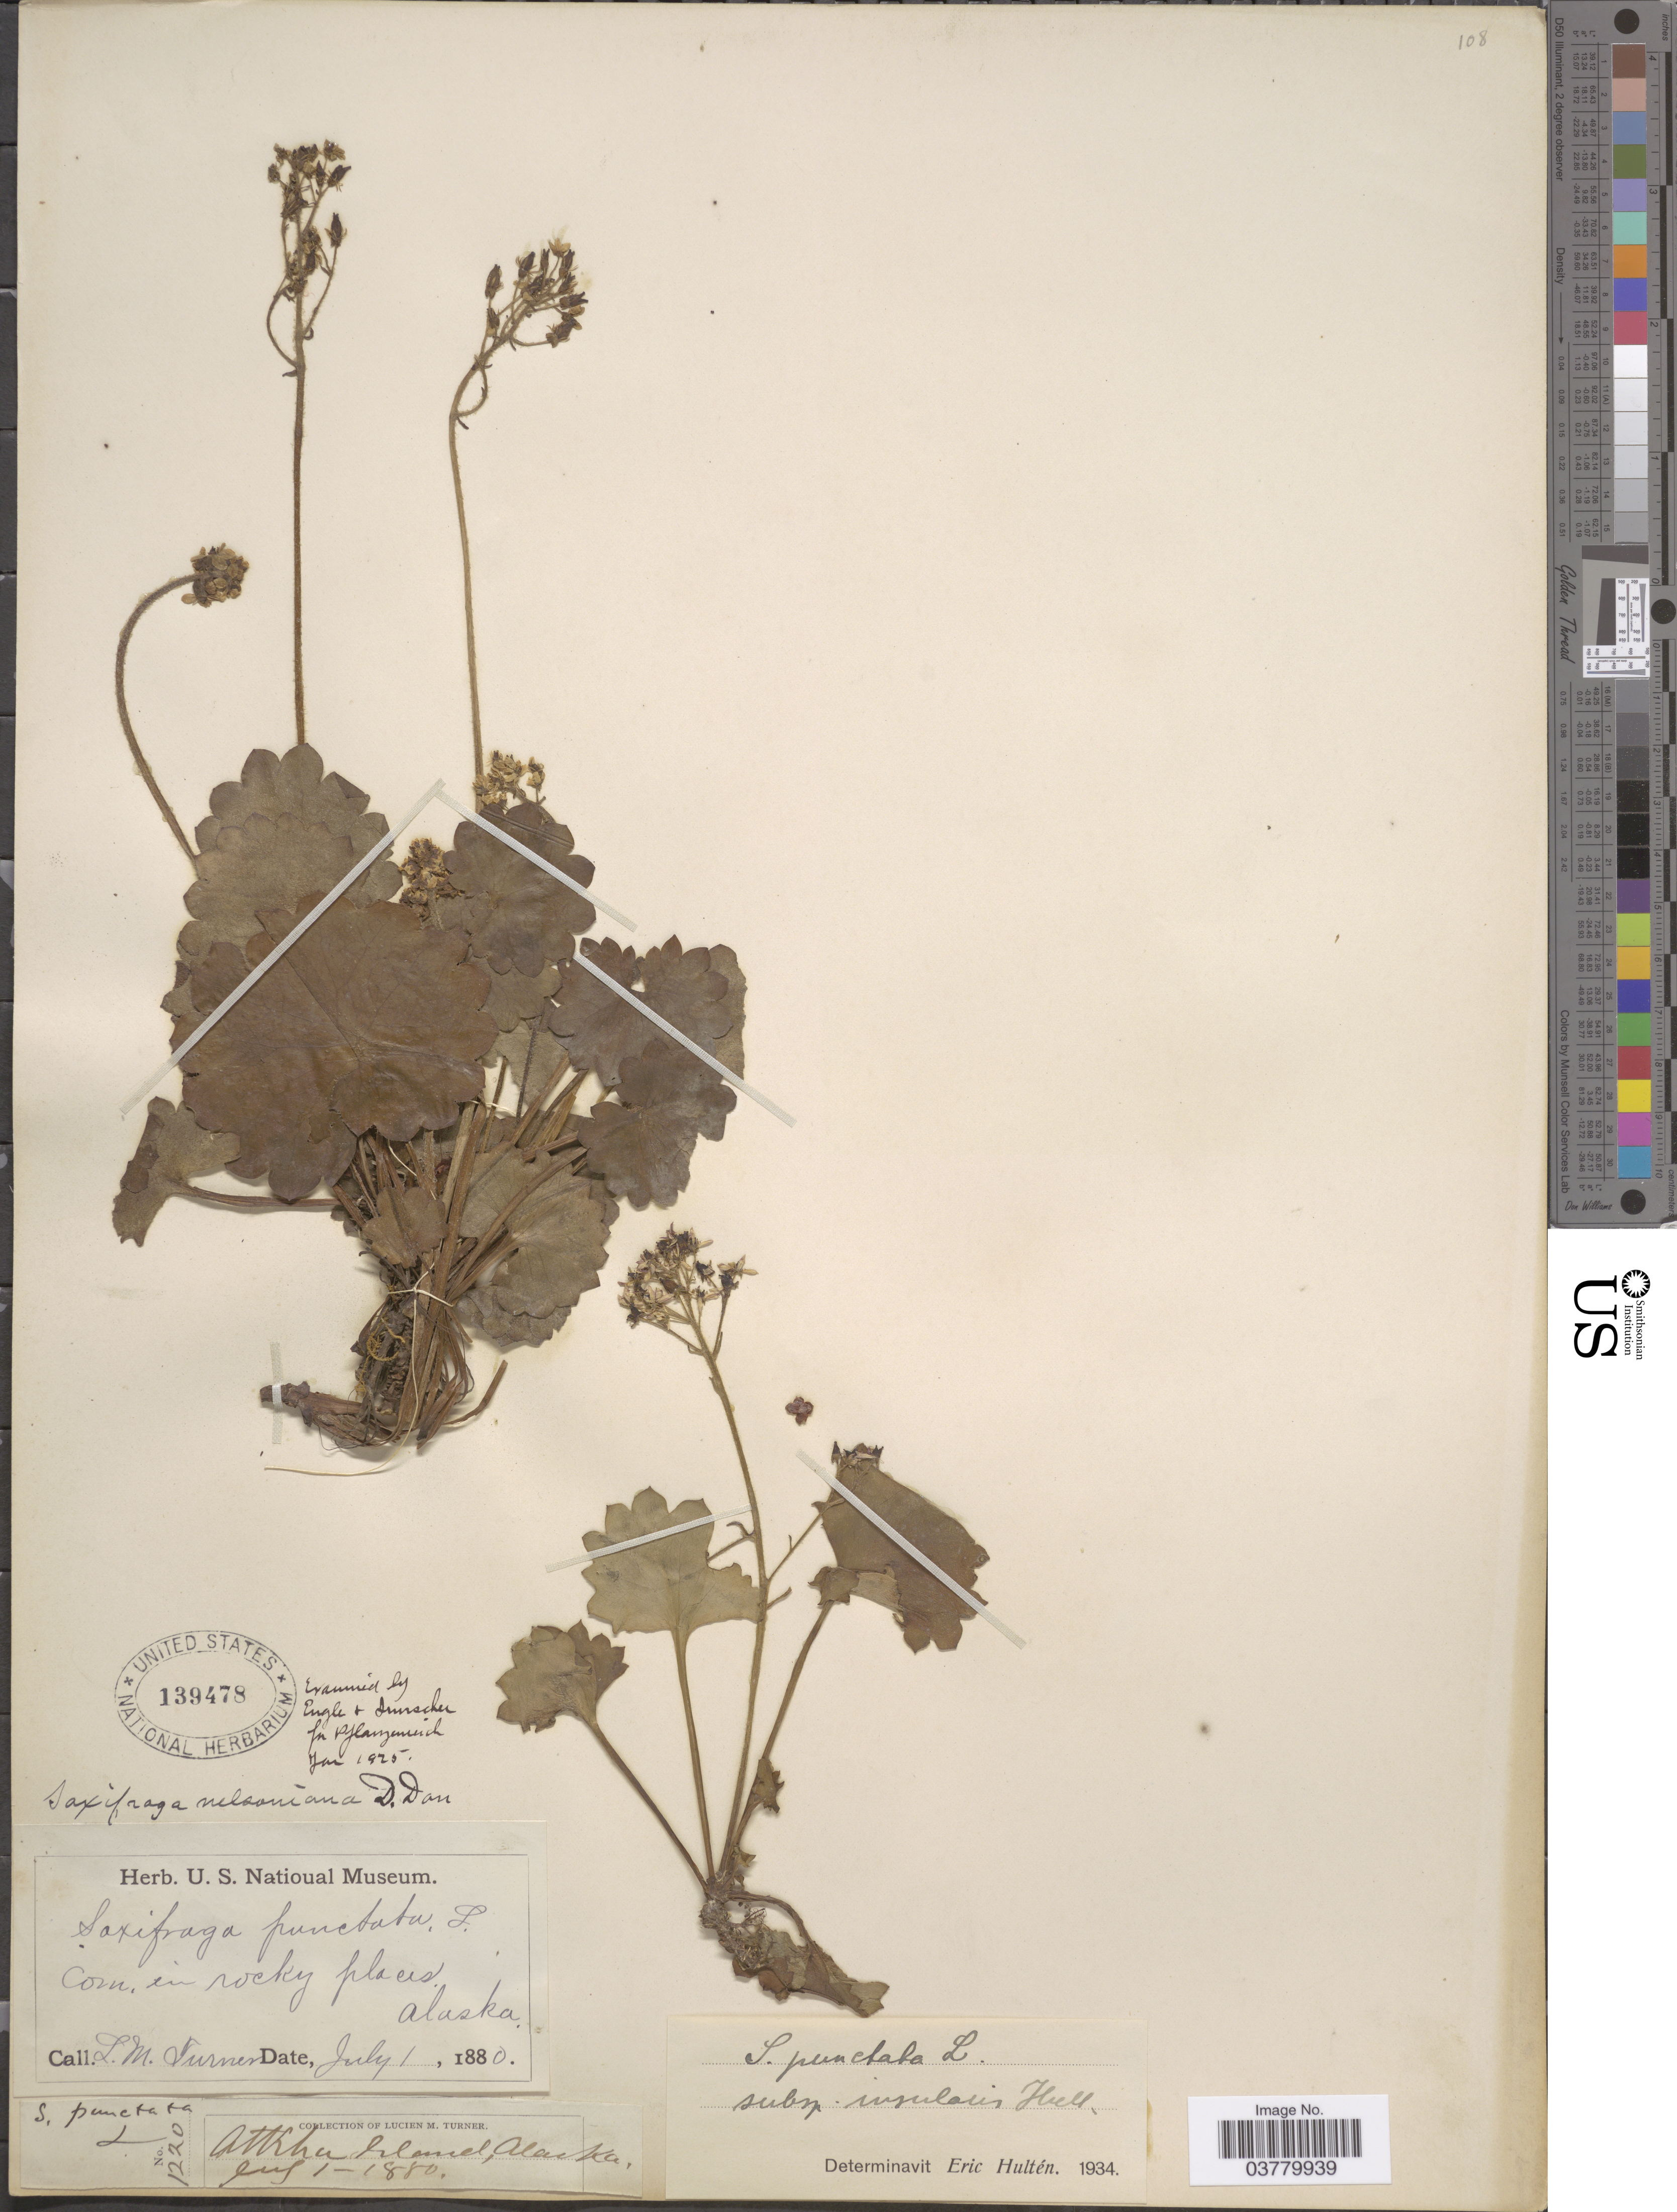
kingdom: Plantae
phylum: Tracheophyta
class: Magnoliopsida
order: Saxifragales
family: Saxifragaceae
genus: Micranthes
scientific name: Micranthes nelsoniana var. insularis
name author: (Hultén) Gornall & H. Ohba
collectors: L. M. Turner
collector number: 1220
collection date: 1880-07-01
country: United States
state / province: Alaska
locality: In rocky places. Atka Island.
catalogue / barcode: US 139478